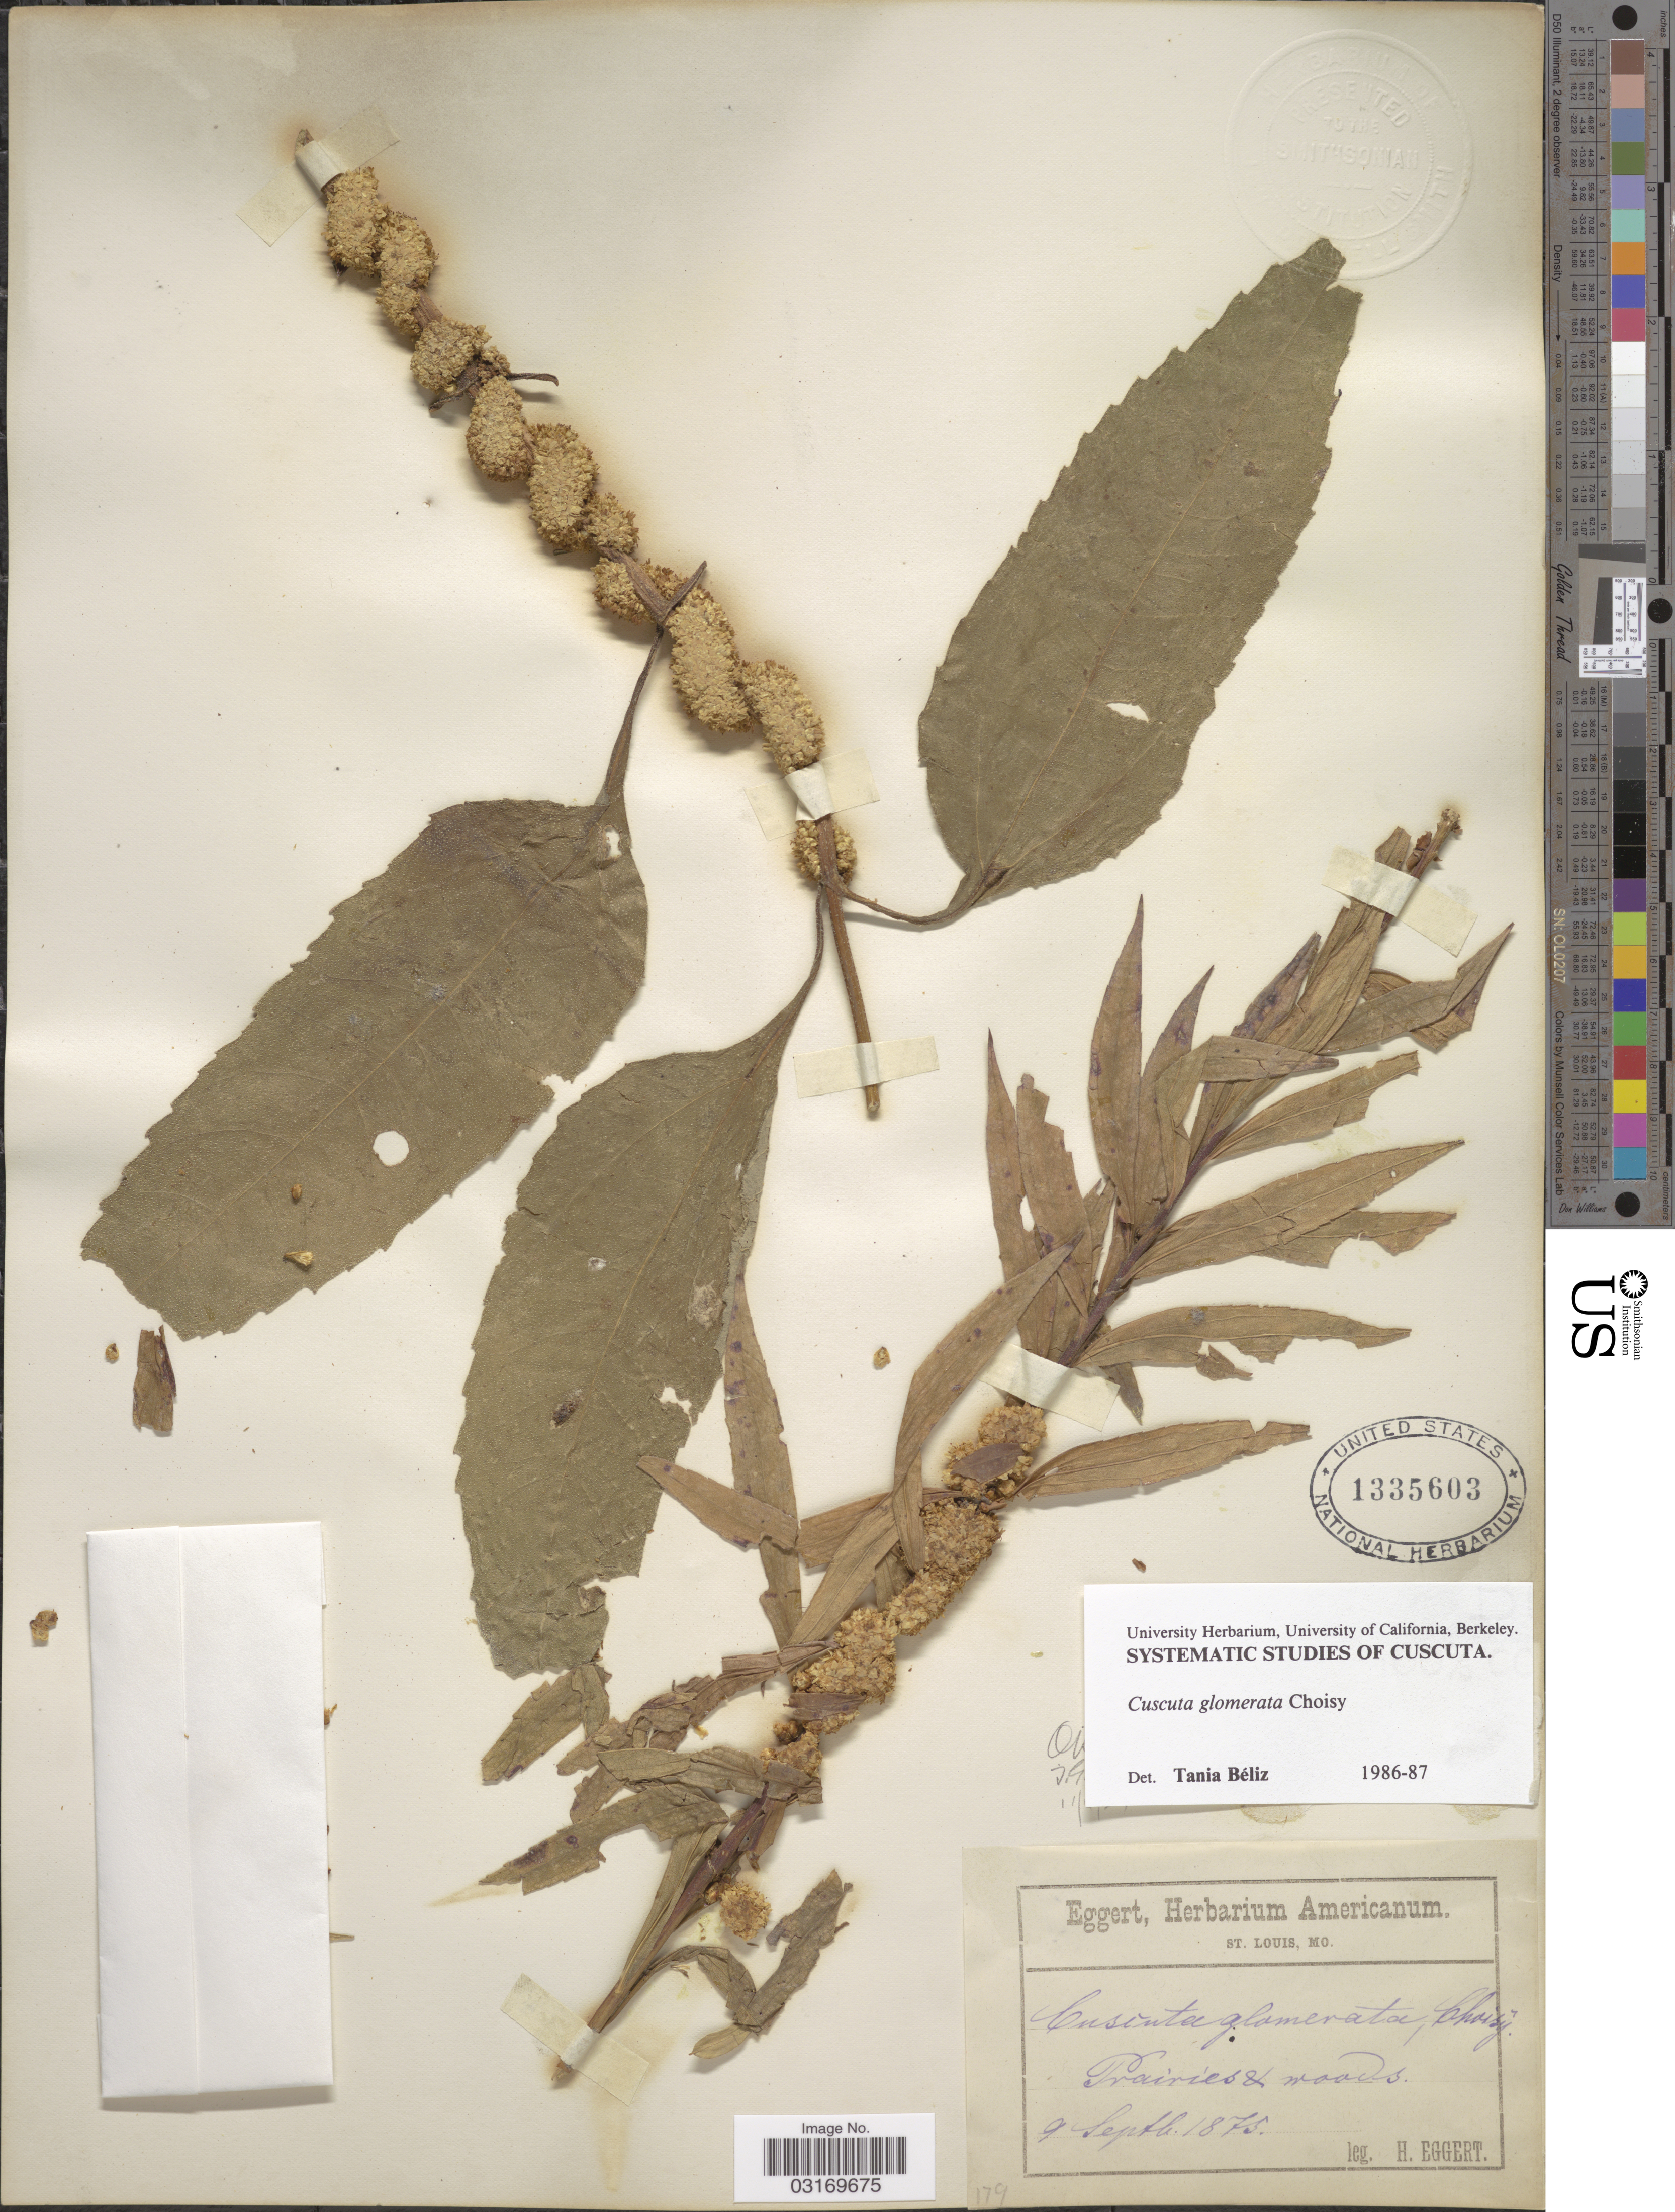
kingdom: Plantae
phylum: Tracheophyta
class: Magnoliopsida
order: Solanales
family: Convolvulaceae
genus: Cuscuta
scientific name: Cuscuta glomerata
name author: Chris.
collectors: H. Eggert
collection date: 1875-09-09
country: United States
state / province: Missouri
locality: Prairies & woods.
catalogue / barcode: US 1335603